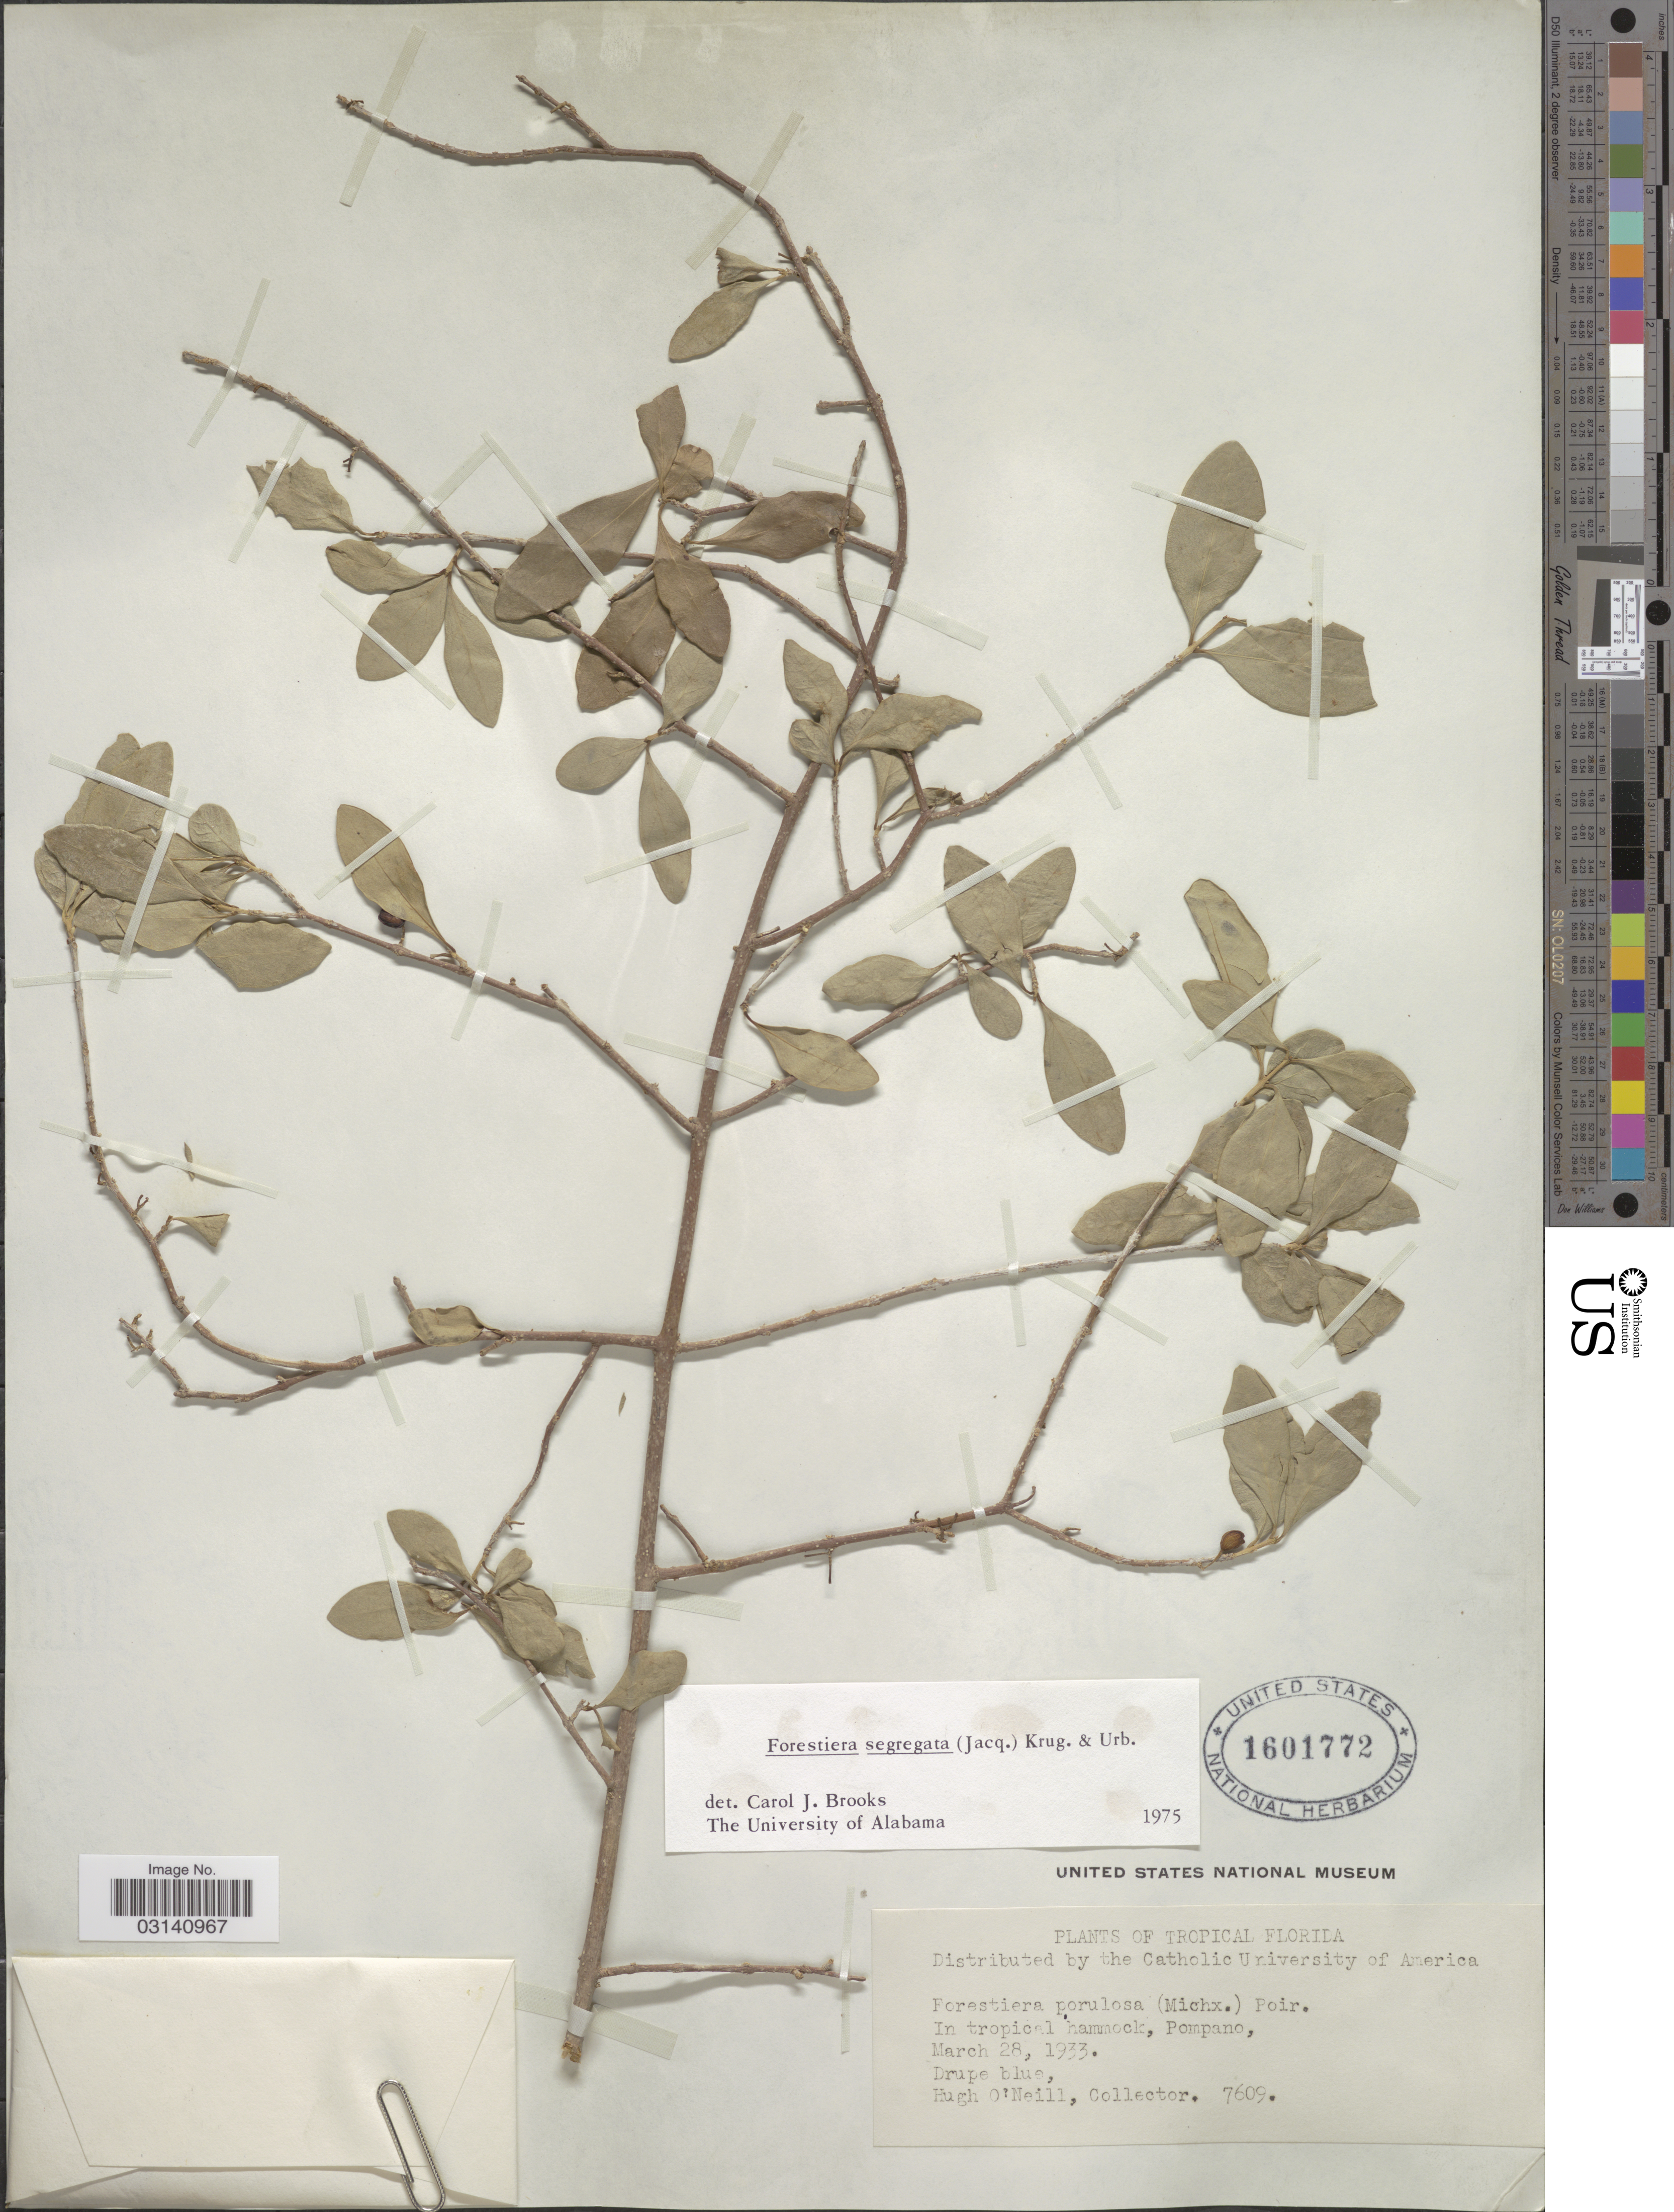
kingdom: Plantae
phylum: Tracheophyta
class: Magnoliopsida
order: Lamiales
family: Oleaceae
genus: Forestiera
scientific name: Forestiera segregata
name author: (Jacq.) Krug & Urb.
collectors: H. O'Neill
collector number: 7609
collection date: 1933-03-28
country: United States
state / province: Florida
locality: Tropical Florida. Pompano.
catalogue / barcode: US 1601772